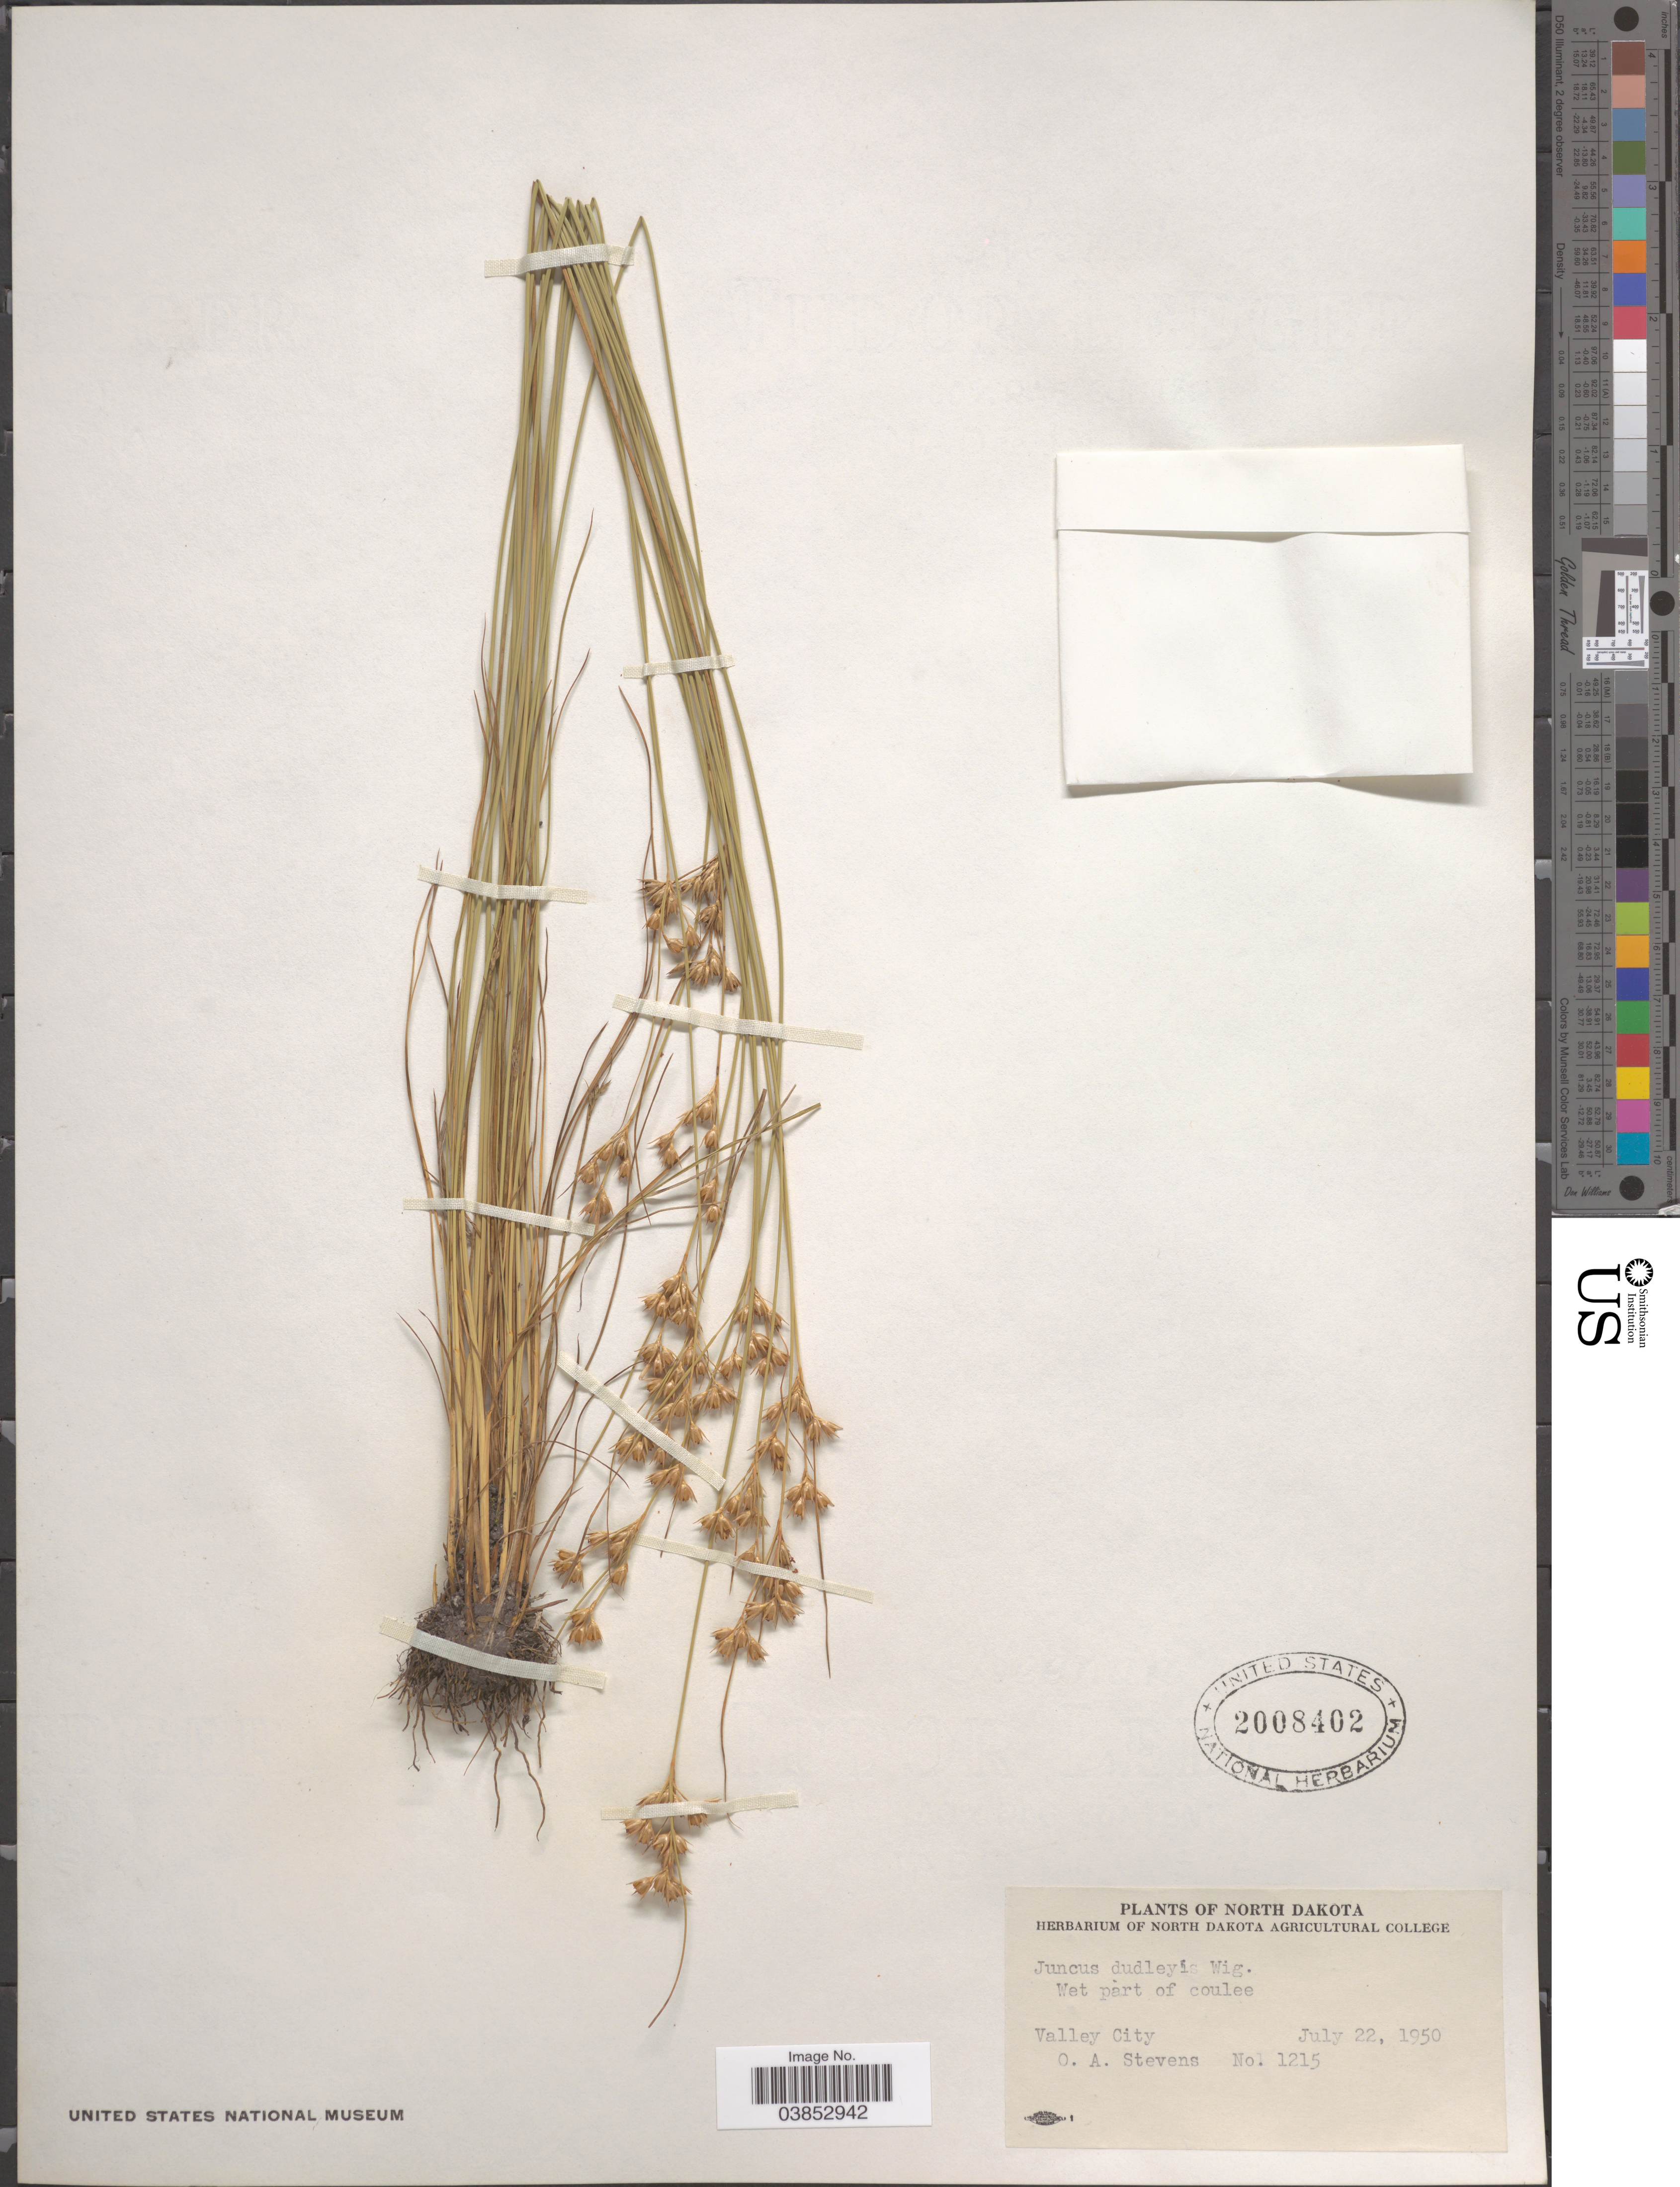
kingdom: Plantae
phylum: Tracheophyta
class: Liliopsida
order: Poales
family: Juncaceae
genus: Juncus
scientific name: Juncus dudleyi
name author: Wiegand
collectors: O. A. Stevens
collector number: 1215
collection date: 1950-07-22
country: United States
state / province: North Dakota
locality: Wet part of coulee. Valley City.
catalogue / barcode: US 2008402